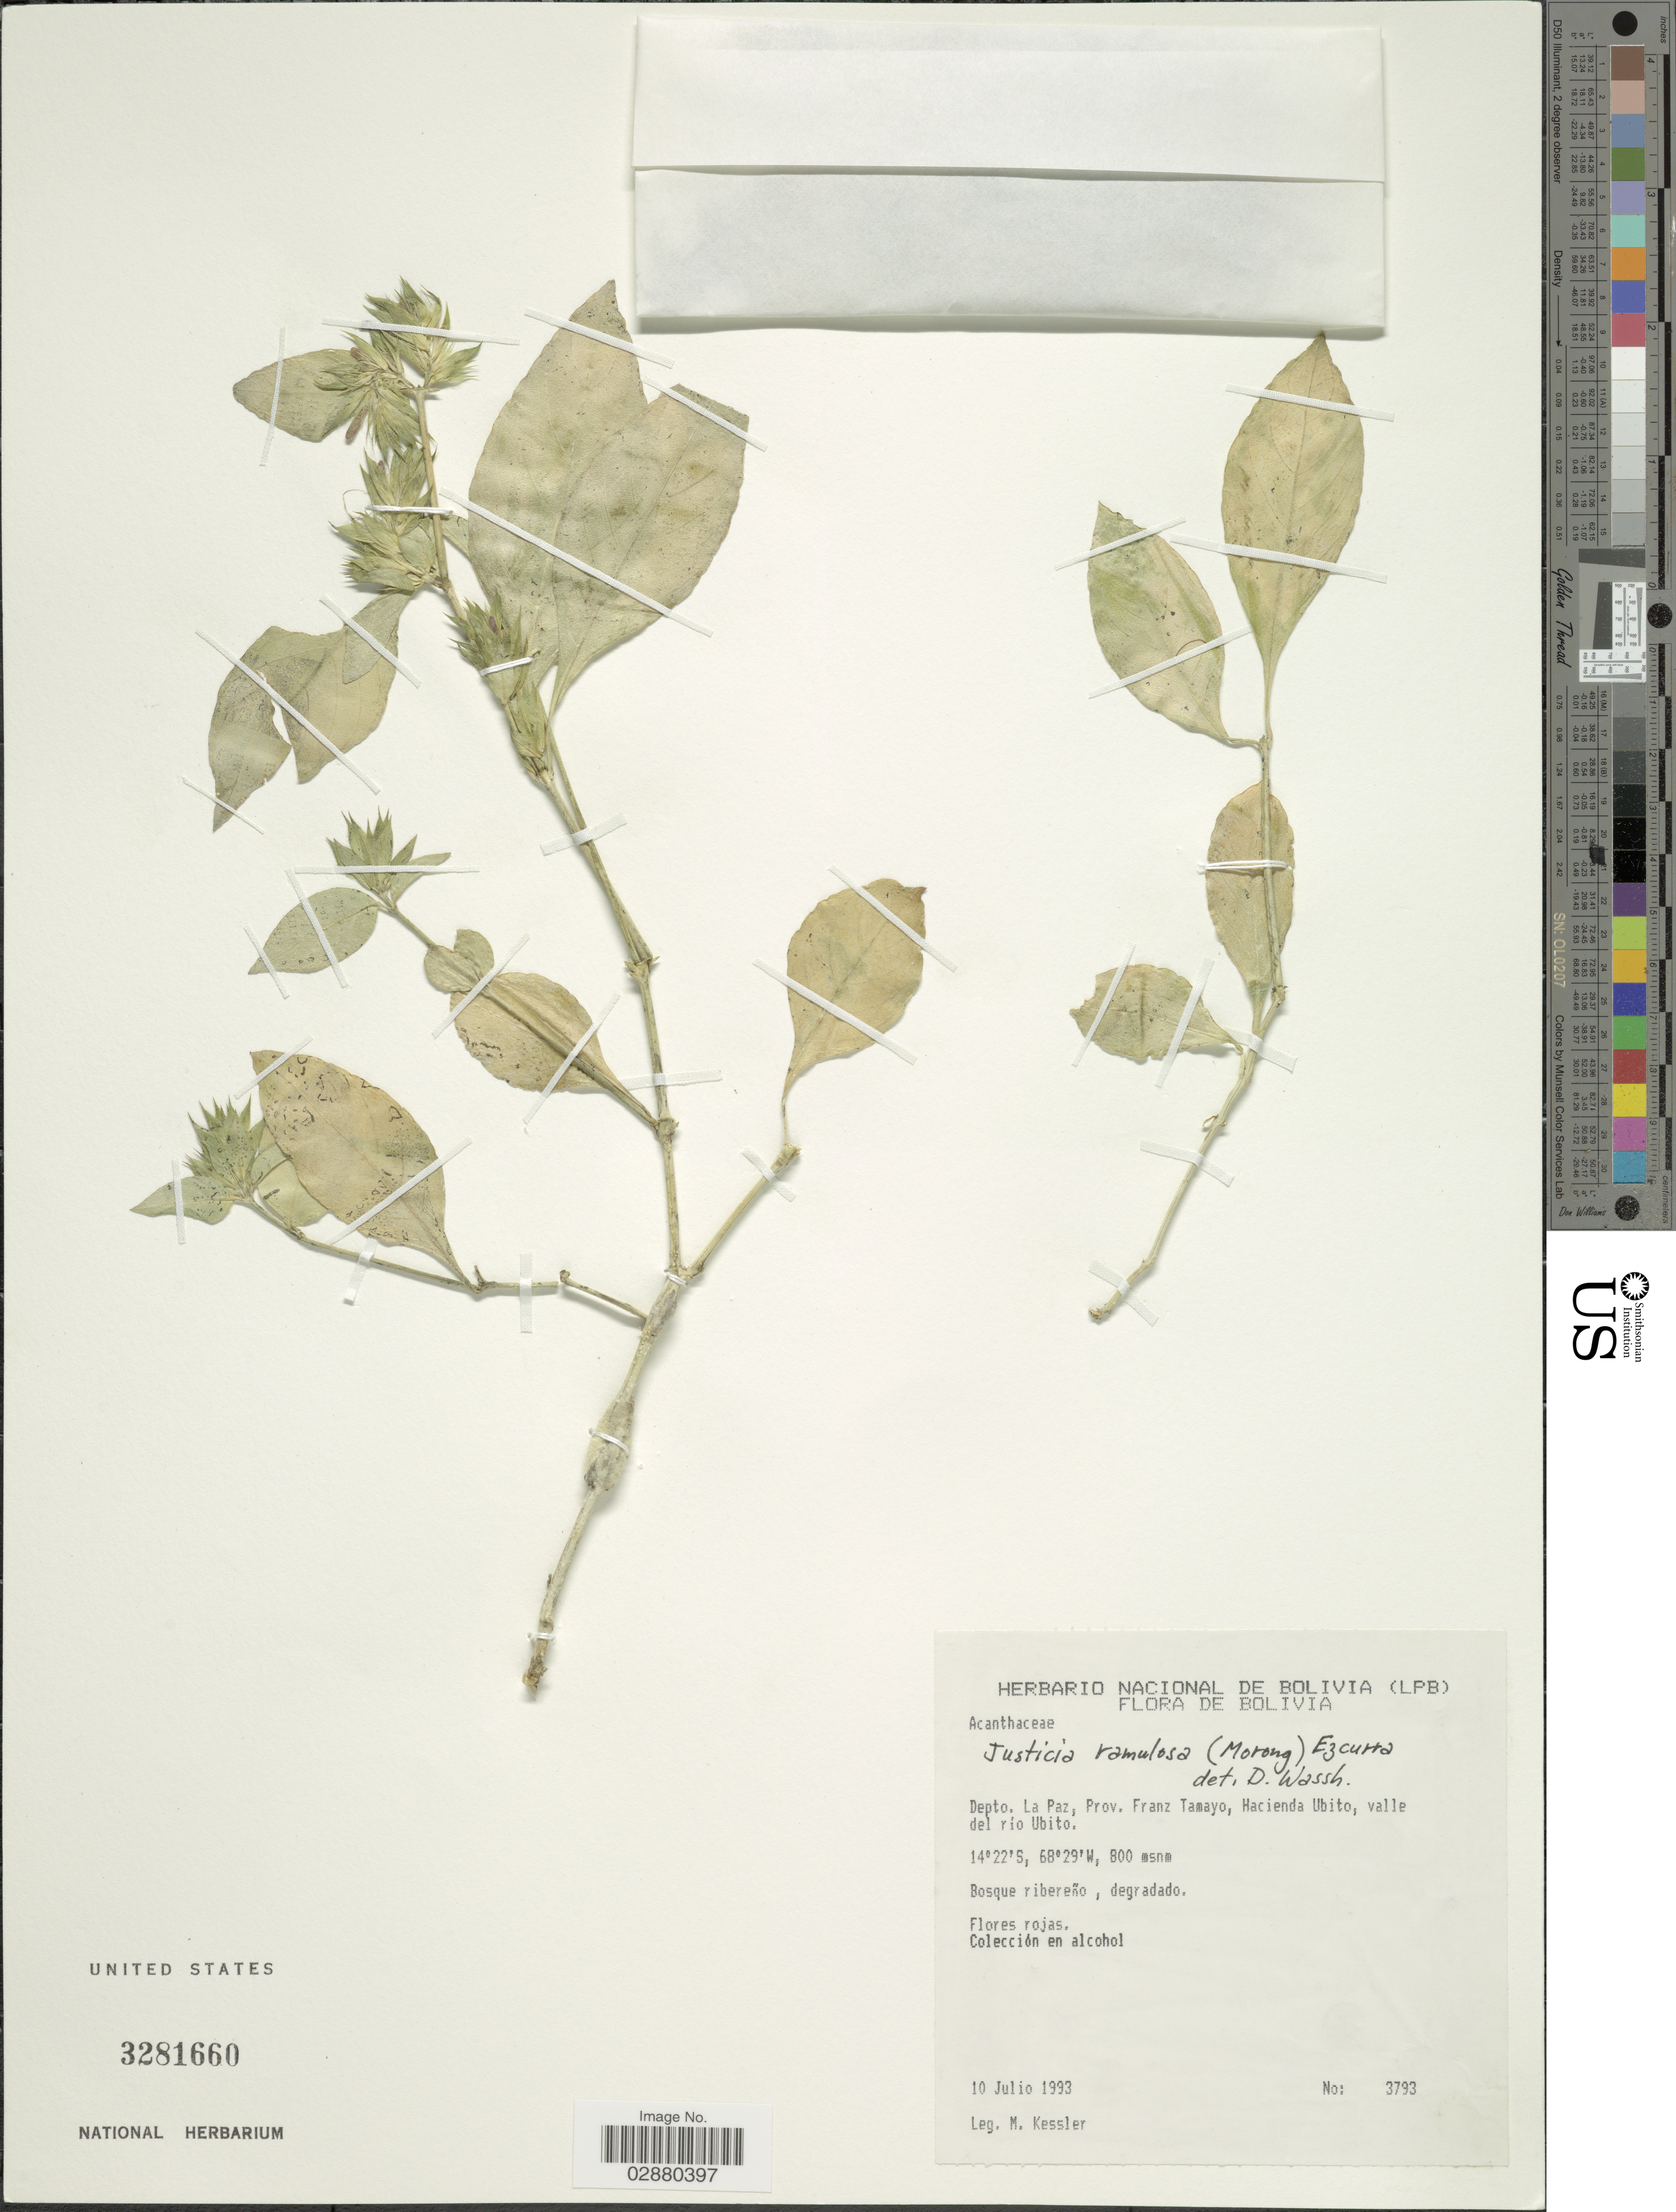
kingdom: Plantae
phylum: Tracheophyta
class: Magnoliopsida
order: Lamiales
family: Acanthaceae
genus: Justicia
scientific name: Justicia ramulosa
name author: (Morong) V.A.W. Graham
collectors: M. Kessler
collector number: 3793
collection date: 1993-07-10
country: Bolivia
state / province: La Paz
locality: Depto. La Paz, Prov. Franz Tamayo, Hacienda Ubito, valle del río Ubito.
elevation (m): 800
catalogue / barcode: US 3281660